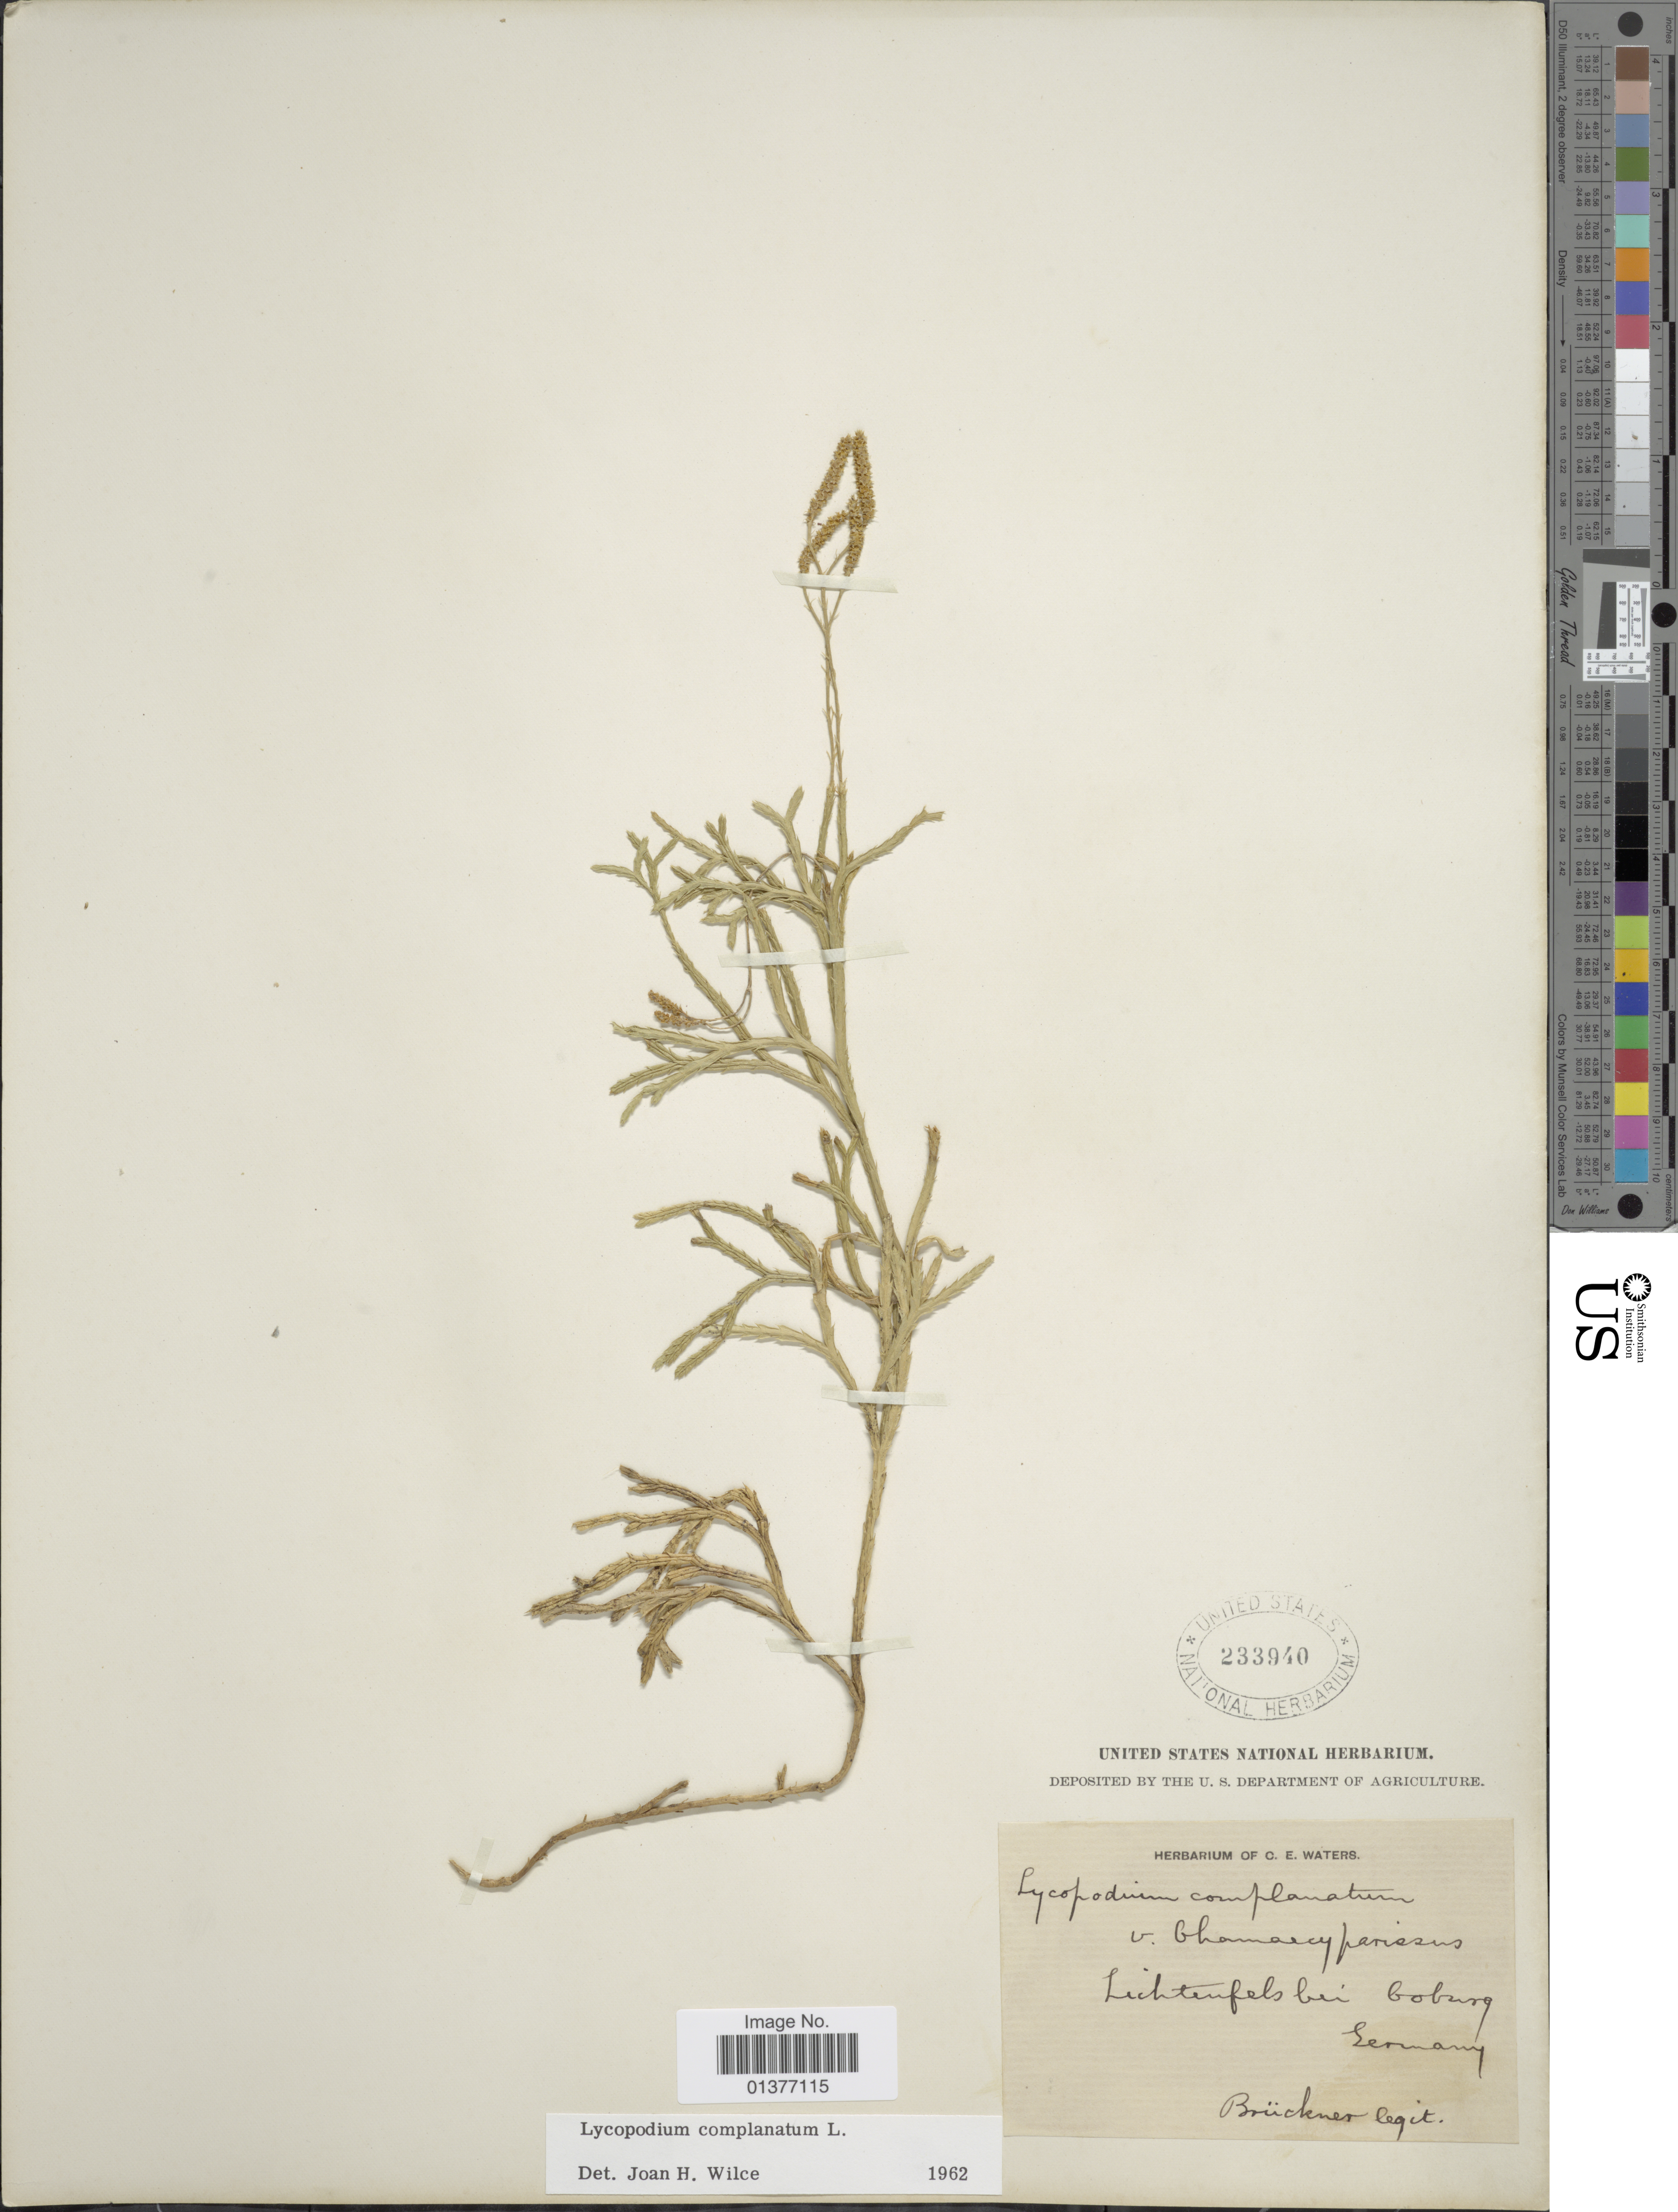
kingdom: Plantae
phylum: Tracheophyta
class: Lycopodiopsida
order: Lycopodiales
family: Lycopodiaceae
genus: Diphasiastrum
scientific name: Diphasiastrum complanatum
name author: (L.) Holub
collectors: Brückner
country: Germany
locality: Lichtenfels bei Boburg [interpreted]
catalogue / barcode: US 233940